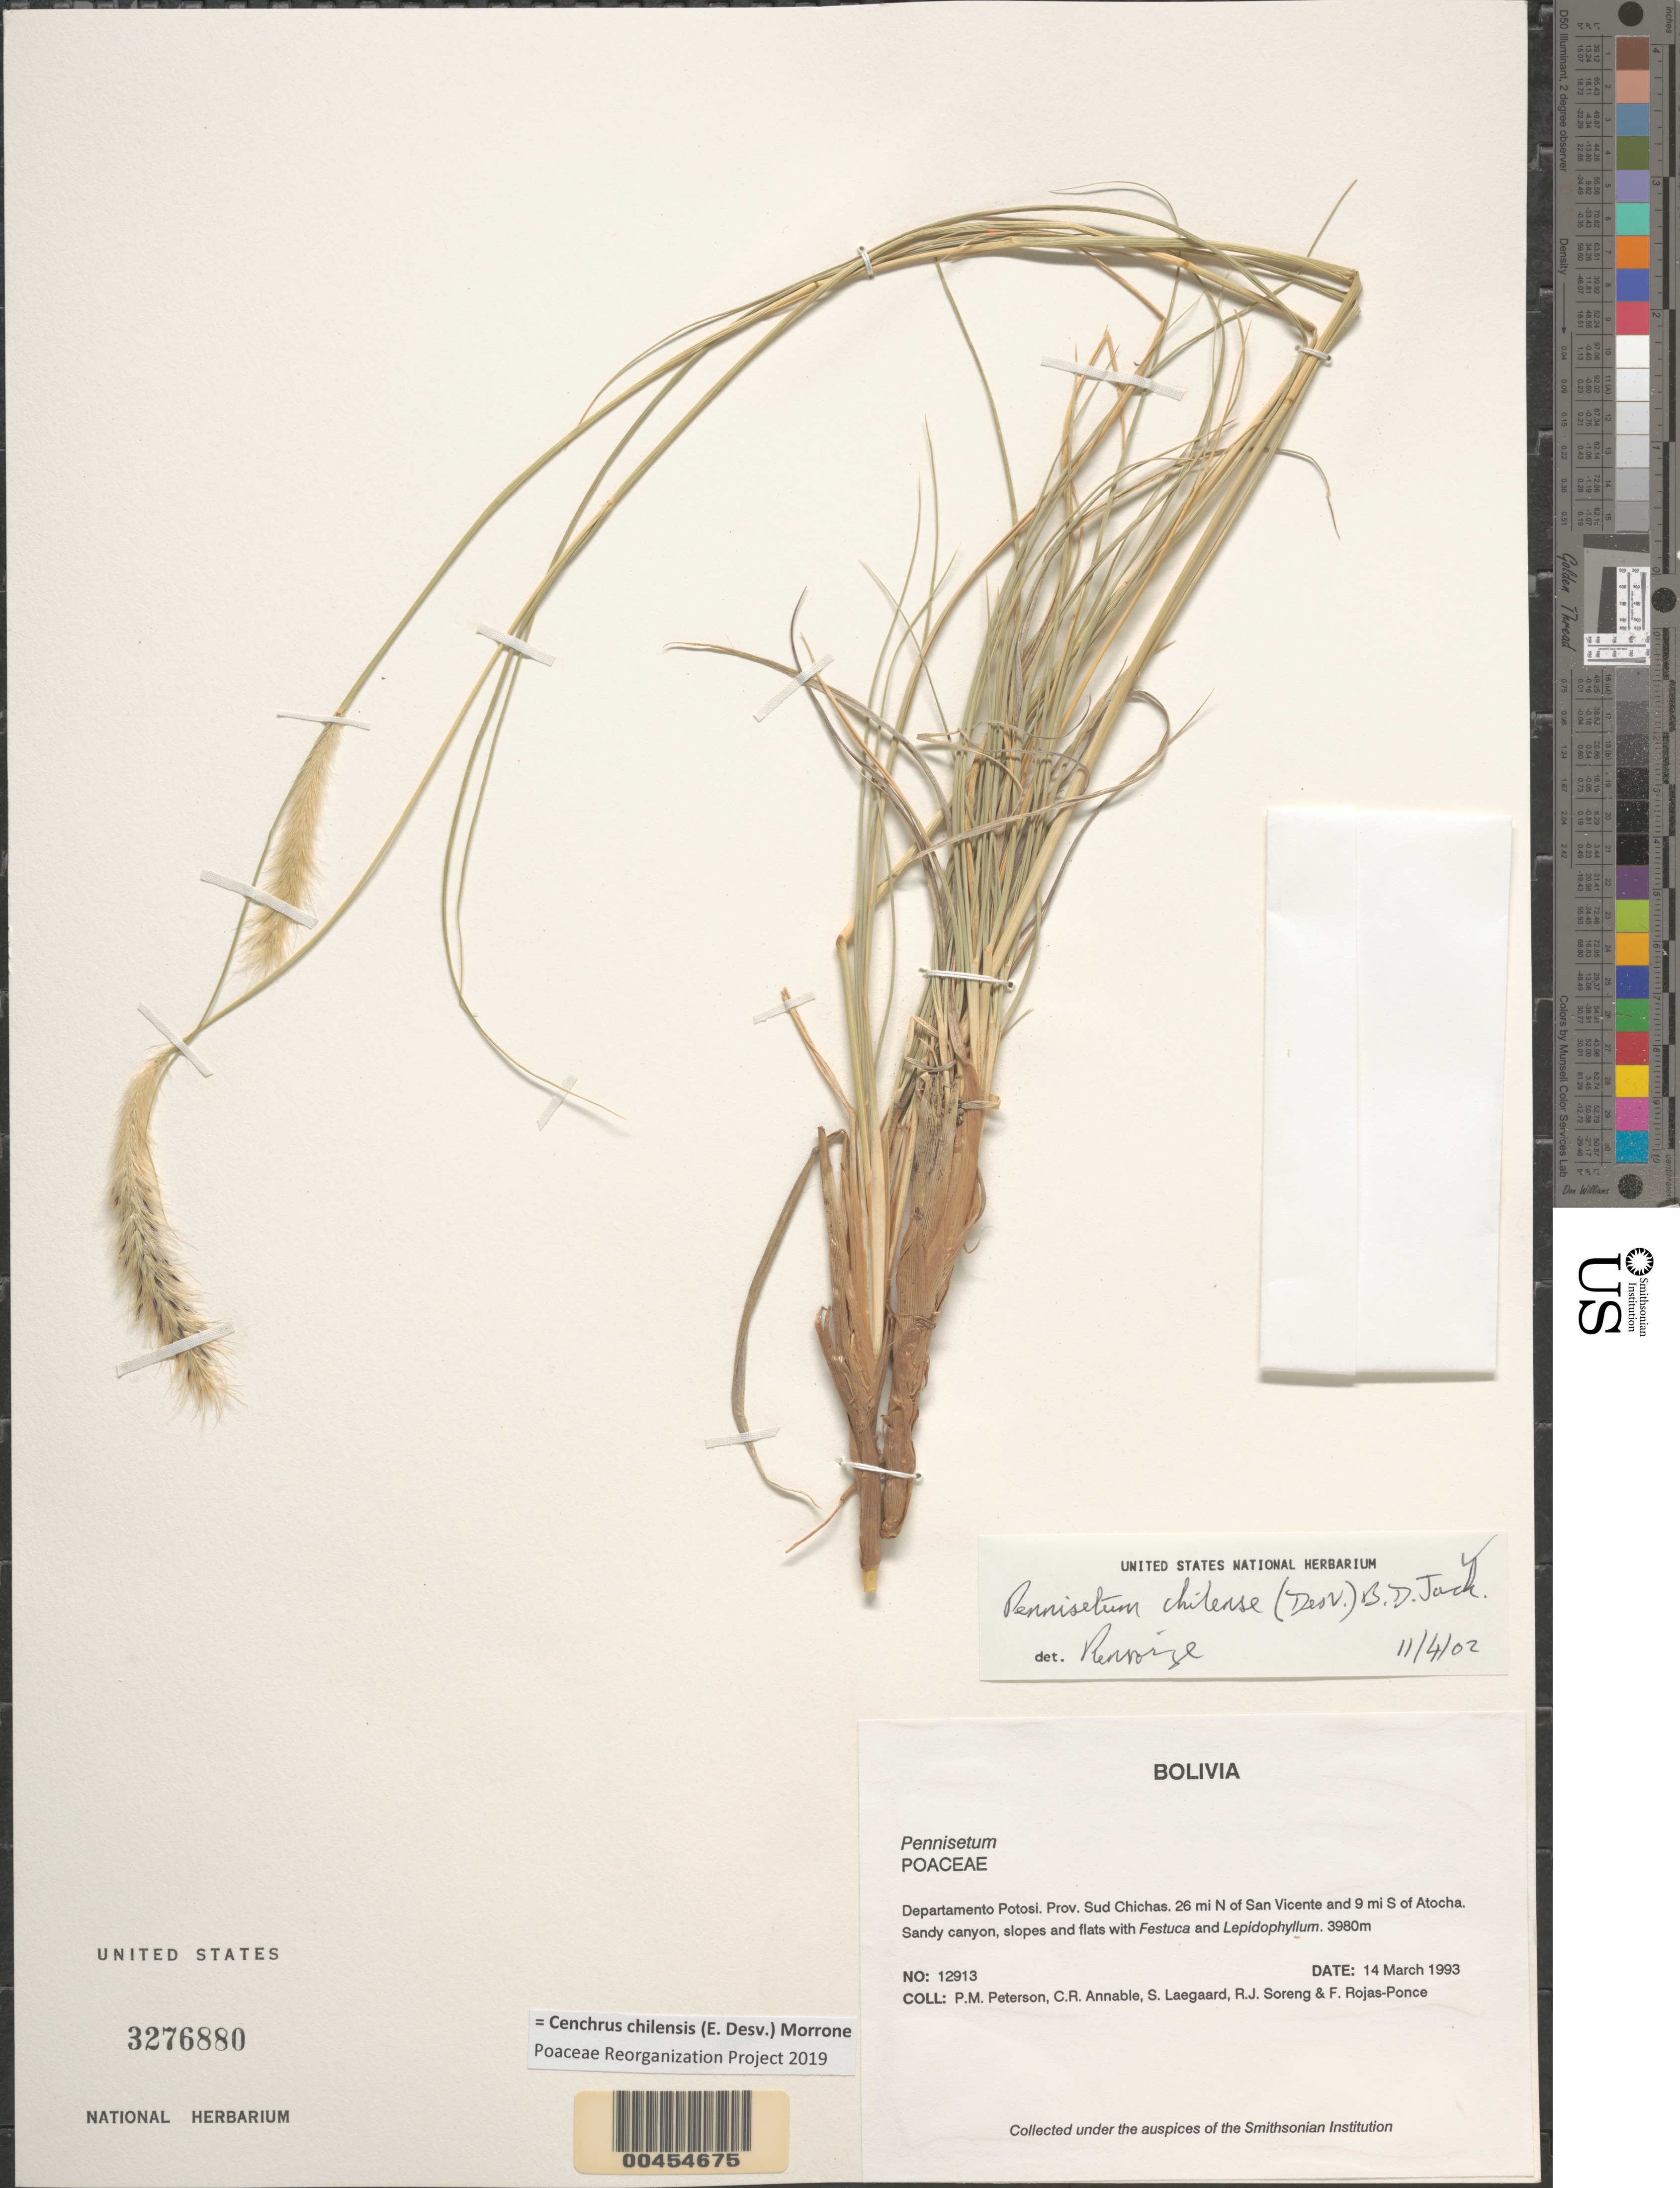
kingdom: Plantae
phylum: Tracheophyta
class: Liliopsida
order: Poales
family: Poaceae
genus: Cenchrus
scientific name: Cenchrus chilensis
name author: (É. Desv.) Morrone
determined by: Poaceae Reorganization Project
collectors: P. M. Peterson, C. R. Annable, S. Lægaard, R. J. Soreng & F. Rojas-Ponce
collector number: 12913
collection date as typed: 14 Mar 1993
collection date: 1993-03-14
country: Bolivia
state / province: Potosí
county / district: Sud Chichas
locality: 26 mi N of San Vicente and 9 mi S of Atocha.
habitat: Sandy canyon, slopes and flats with Festuca and Lepidophyllum.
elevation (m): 3980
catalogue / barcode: US 3276880